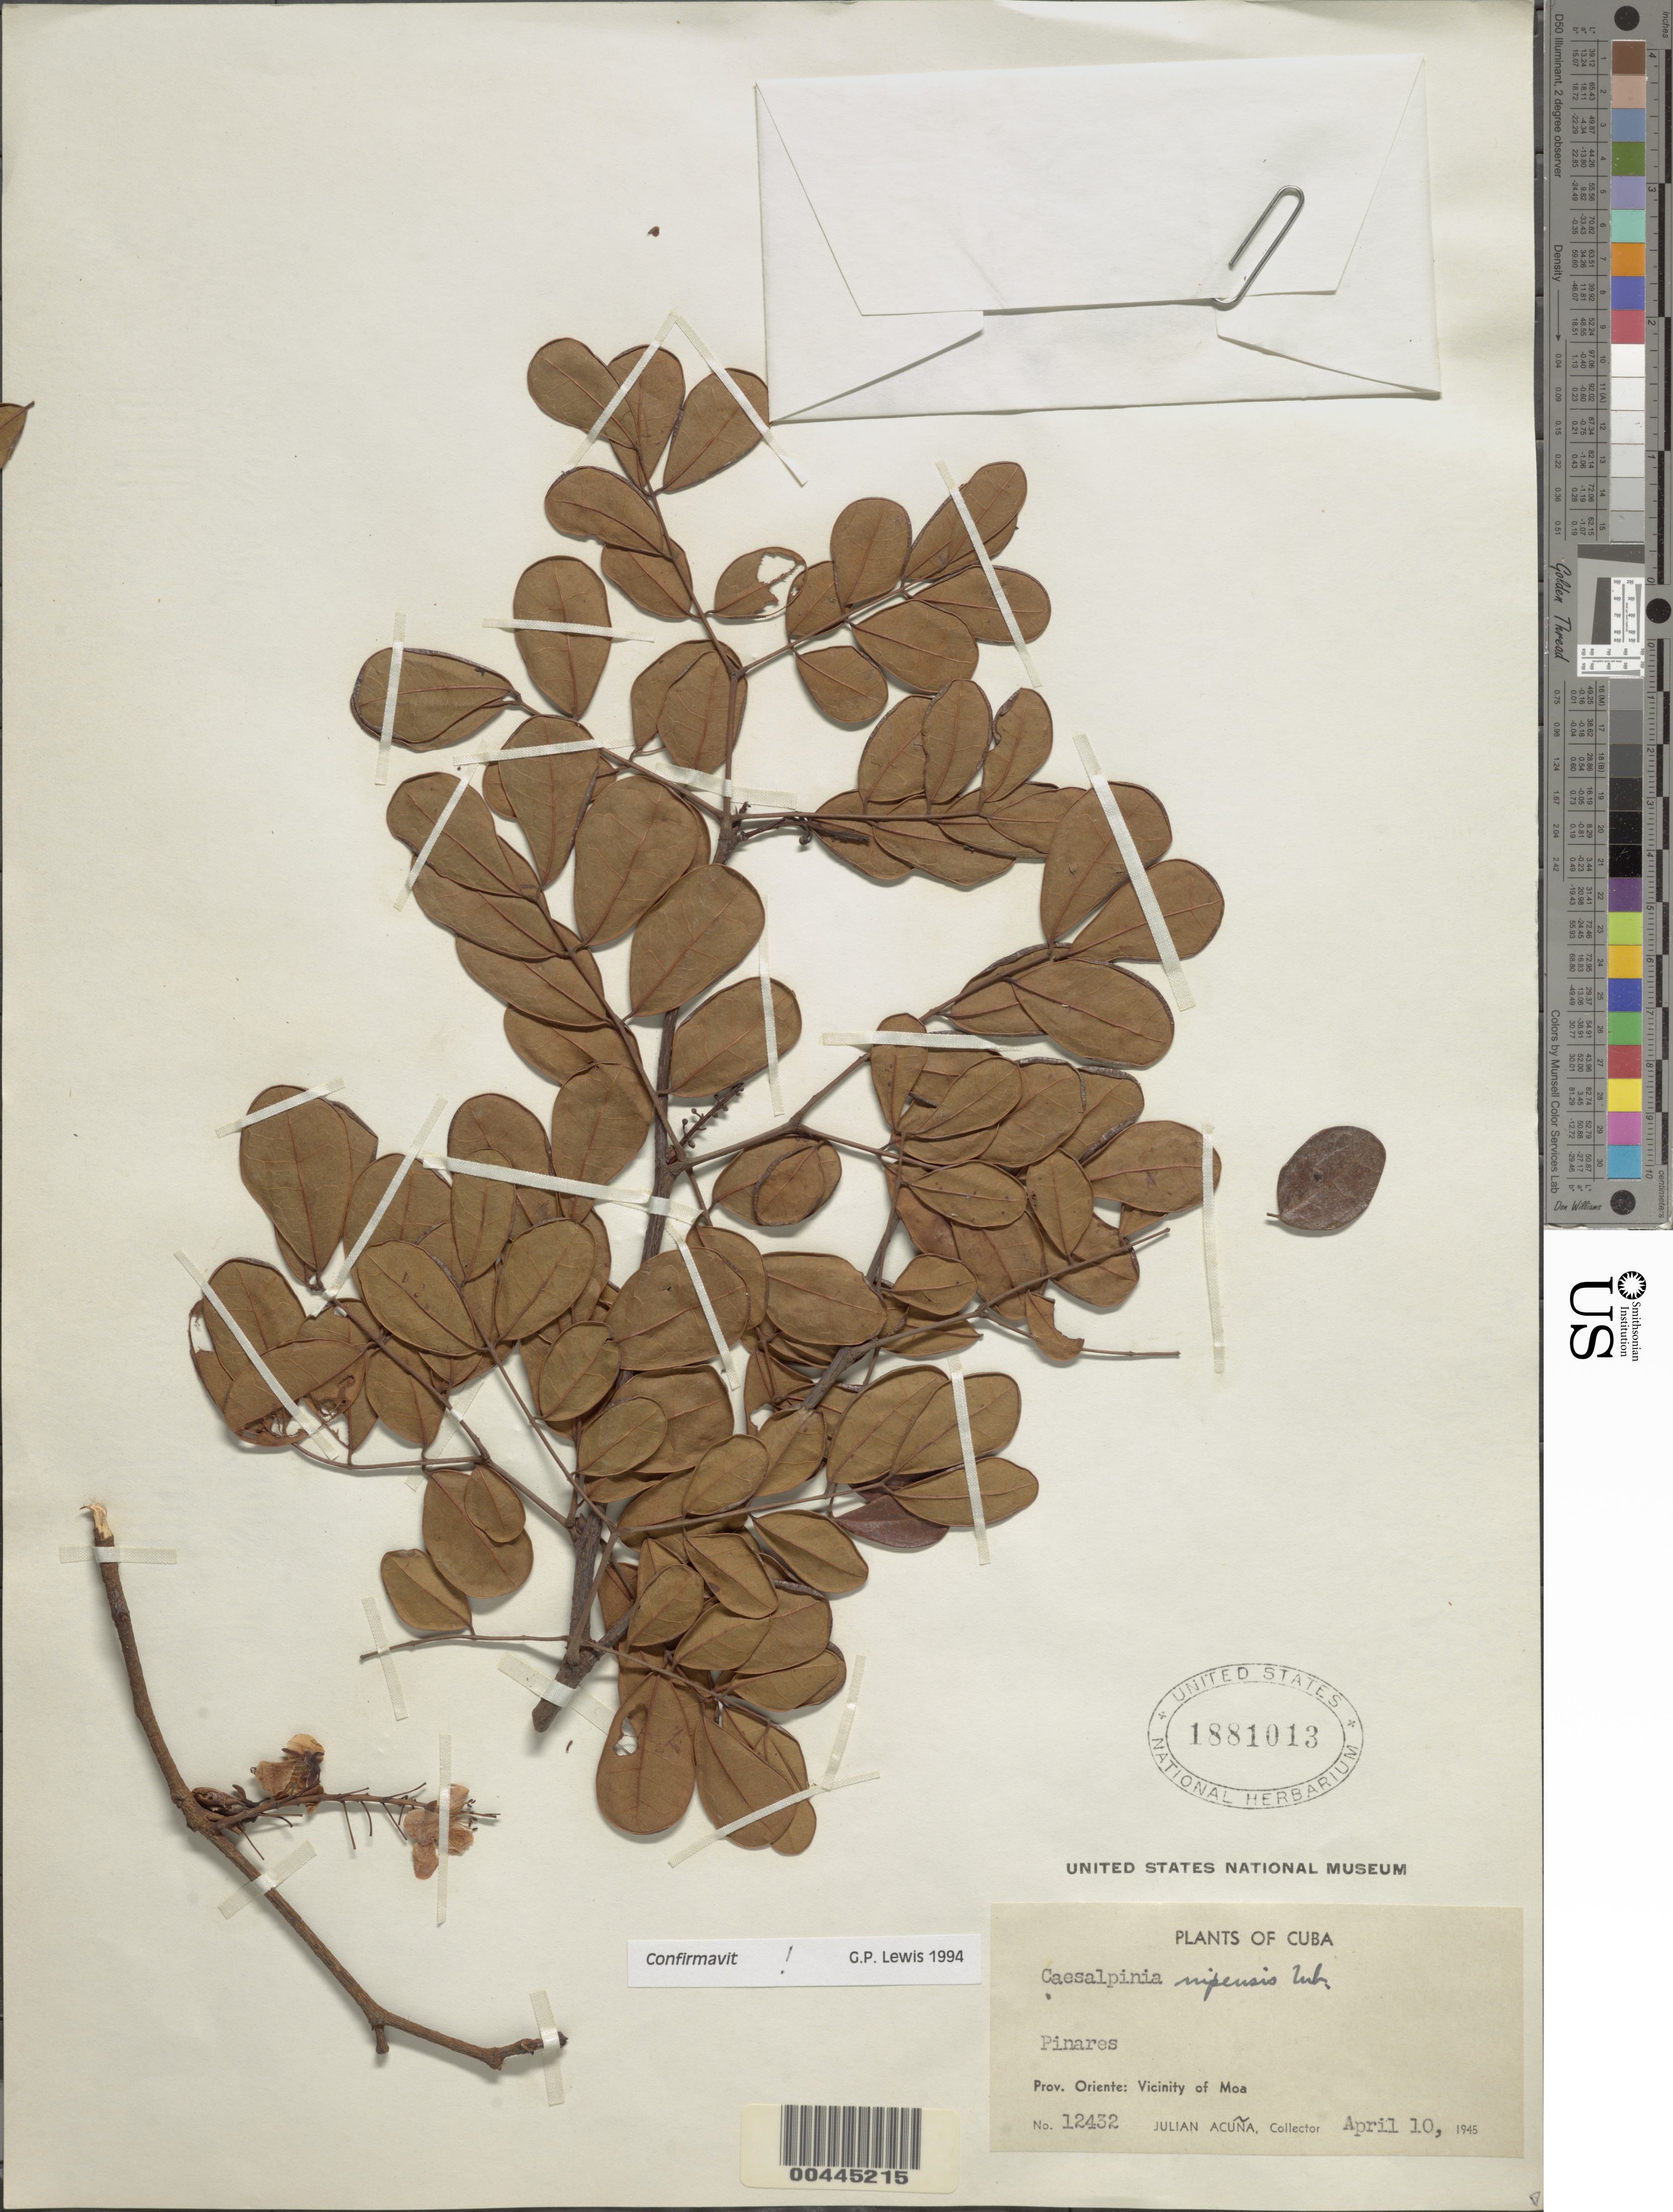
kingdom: Plantae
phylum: Tracheophyta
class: Magnoliopsida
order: Fabales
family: Fabaceae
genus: Caesalpinia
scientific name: Caesalpinia nipensis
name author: Urb.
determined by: Lewis, Gwilym P.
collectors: J. B. Acuña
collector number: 12432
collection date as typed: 10 Apr 1945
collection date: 1945-04-10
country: Cuba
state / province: Oriente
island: Greater Antilles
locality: Moa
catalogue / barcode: US 1881013